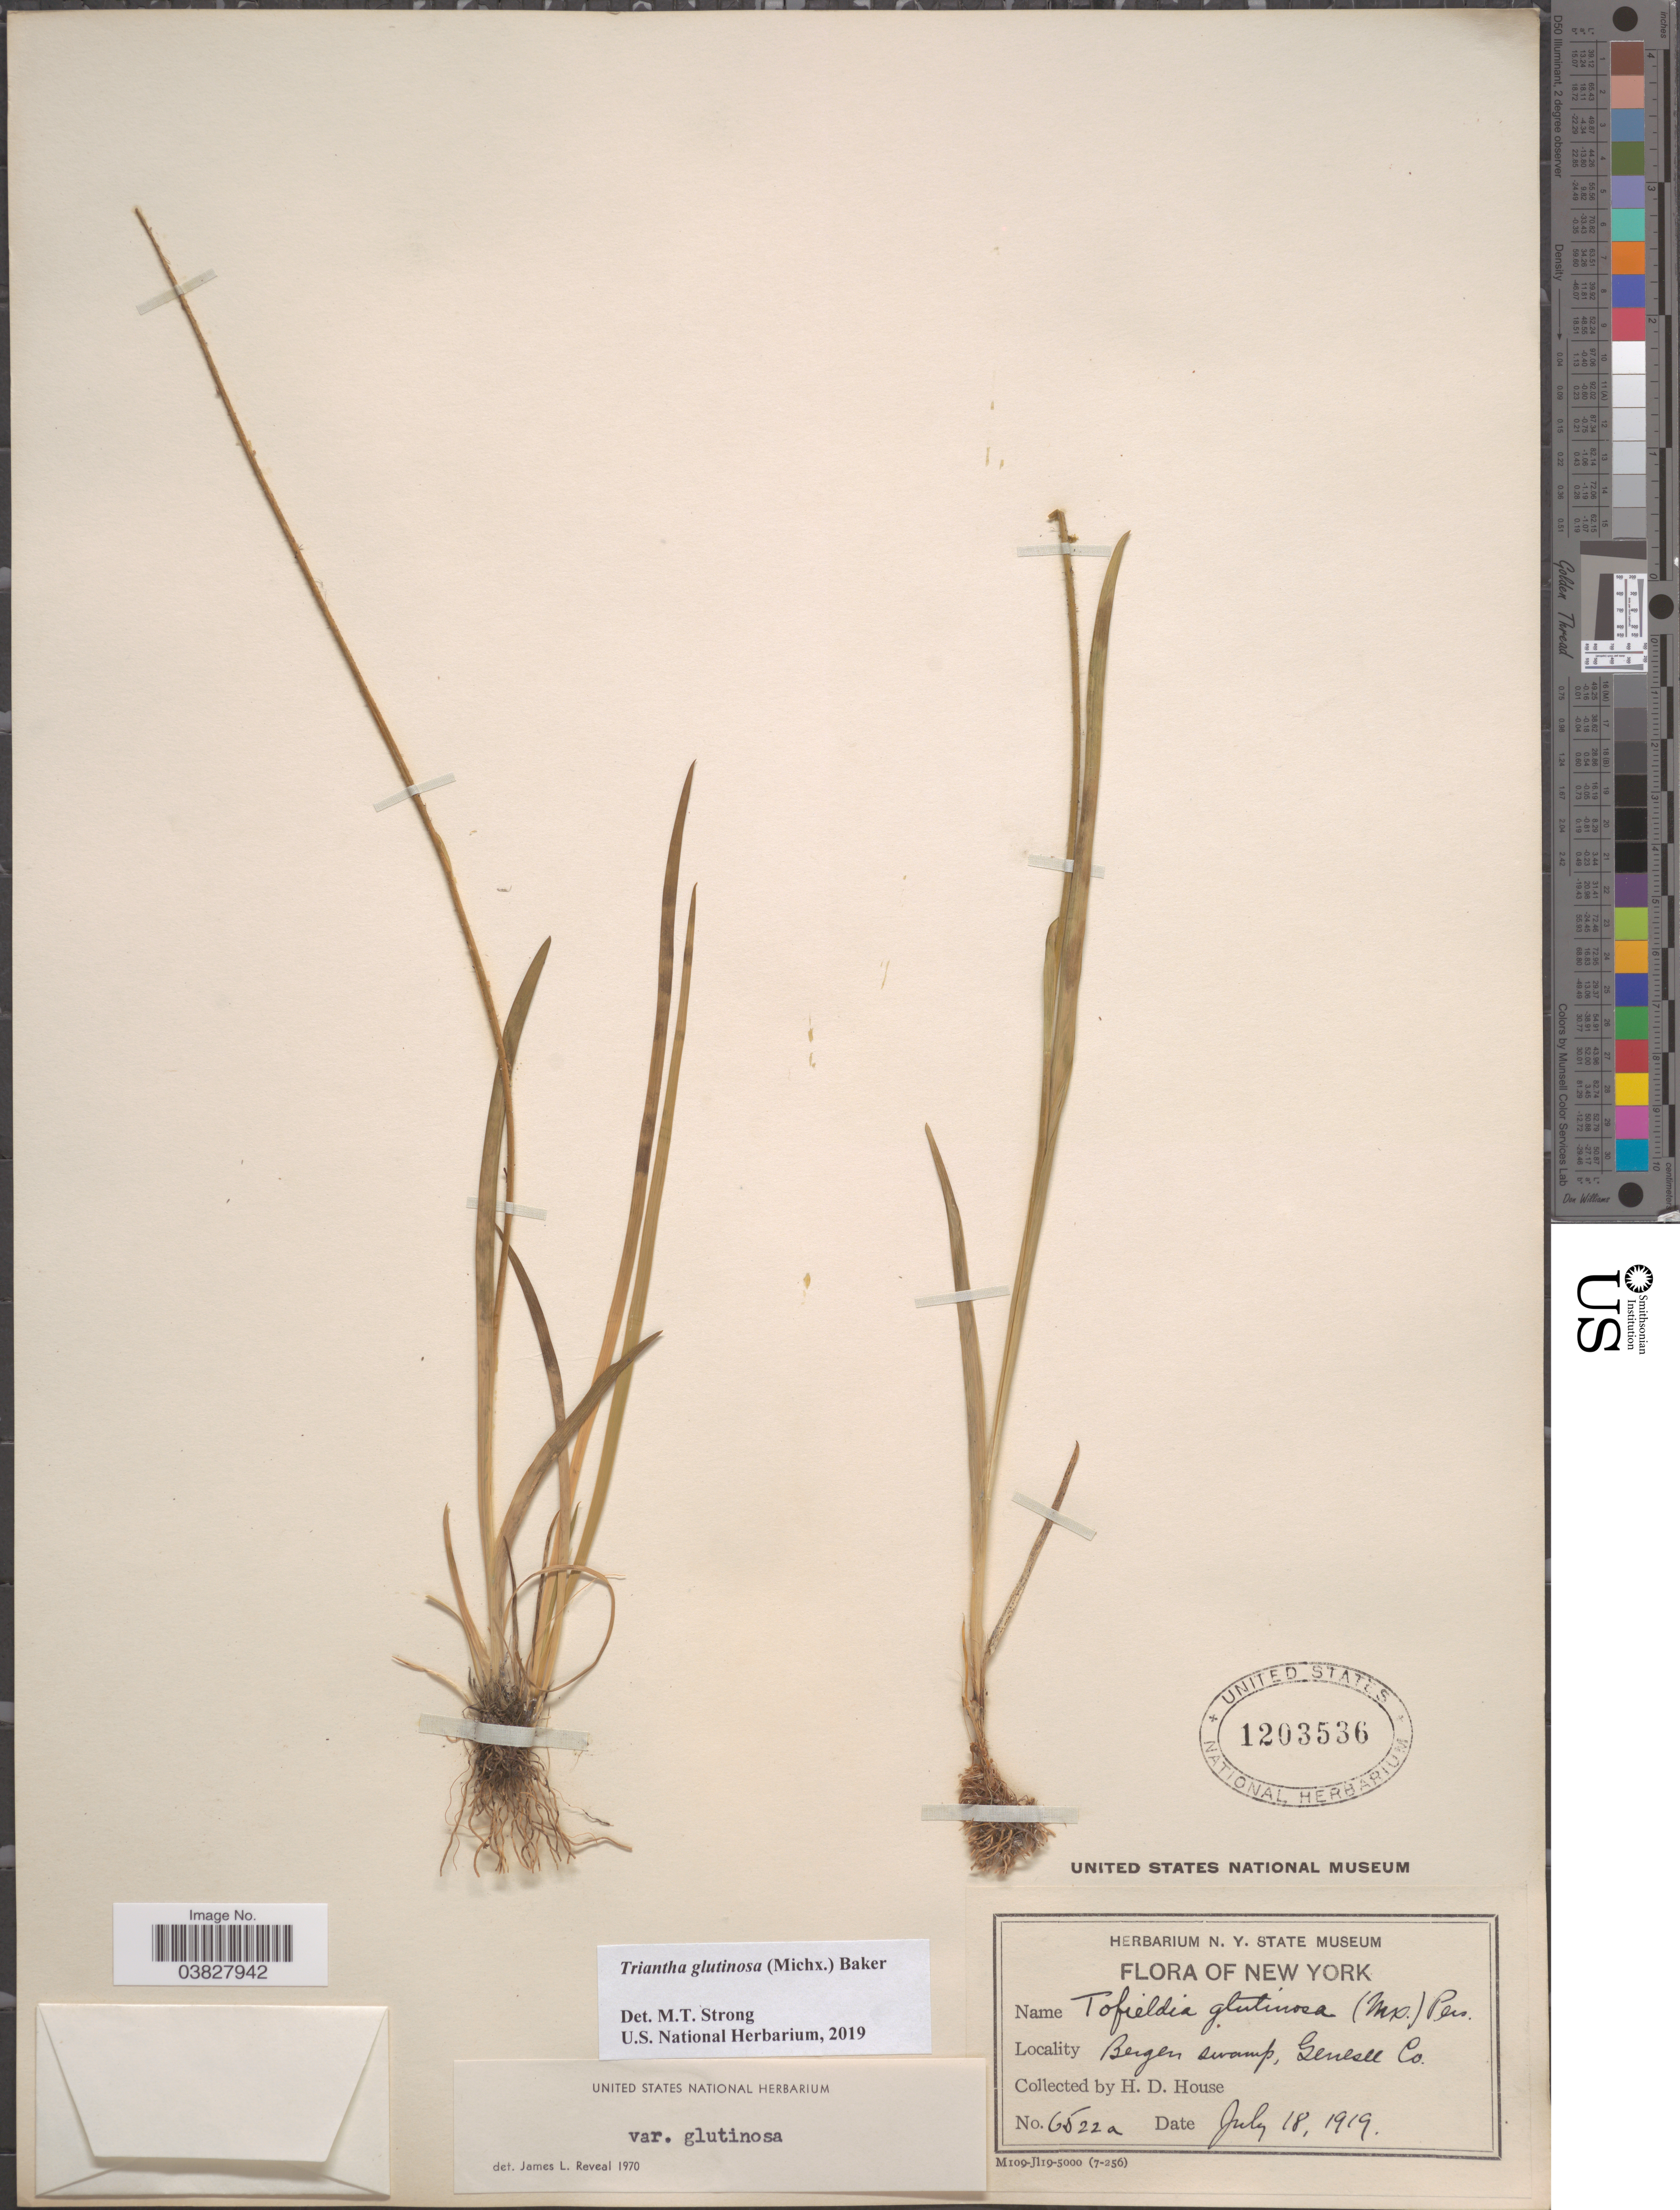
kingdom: Plantae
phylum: Tracheophyta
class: Liliopsida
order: Alismatales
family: Tofieldiaceae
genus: Triantha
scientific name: Triantha glutinosa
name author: (Michx.) Baker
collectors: H. D. House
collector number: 6522a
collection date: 1919-07-18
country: United States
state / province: New York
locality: Bergen swamp. Genesee Co.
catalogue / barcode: US 1203536